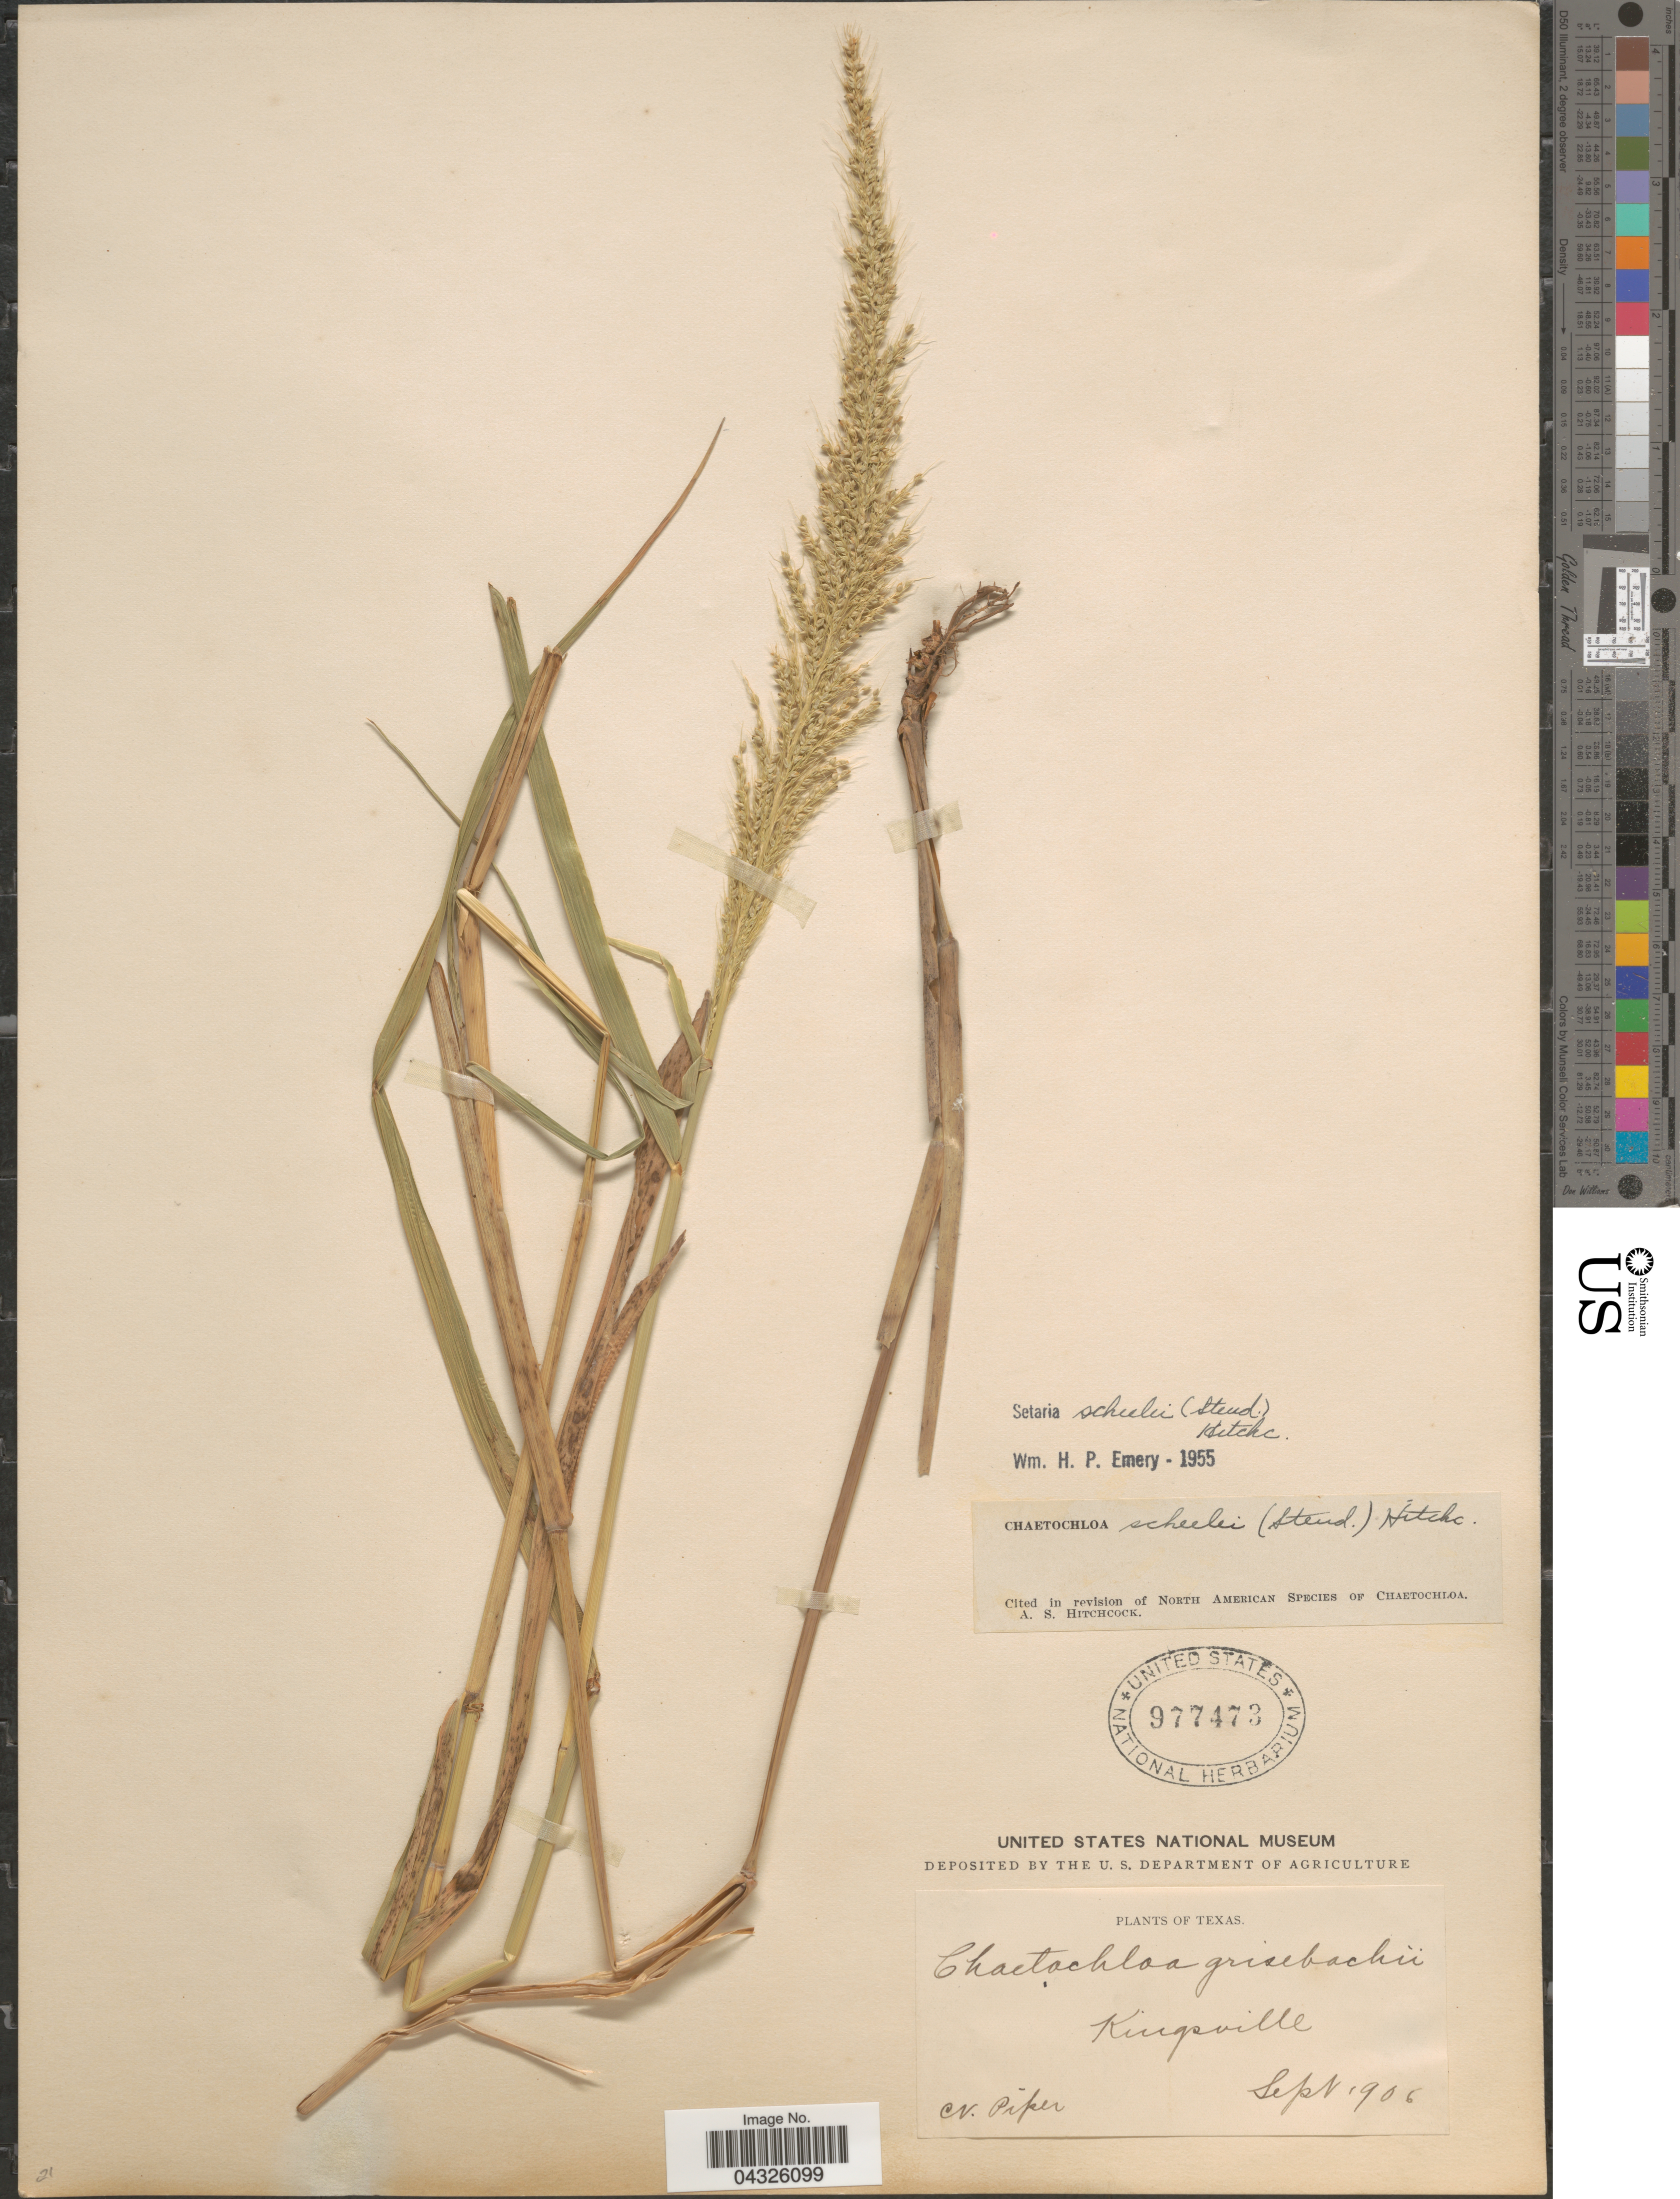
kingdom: Plantae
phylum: Tracheophyta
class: Liliopsida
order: Poales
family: Poaceae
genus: Setaria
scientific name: Setaria scheelei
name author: (Steud.) Hitchc.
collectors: C. V. Piper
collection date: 1906-09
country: United States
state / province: Texas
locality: Kingsville.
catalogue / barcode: US 977473